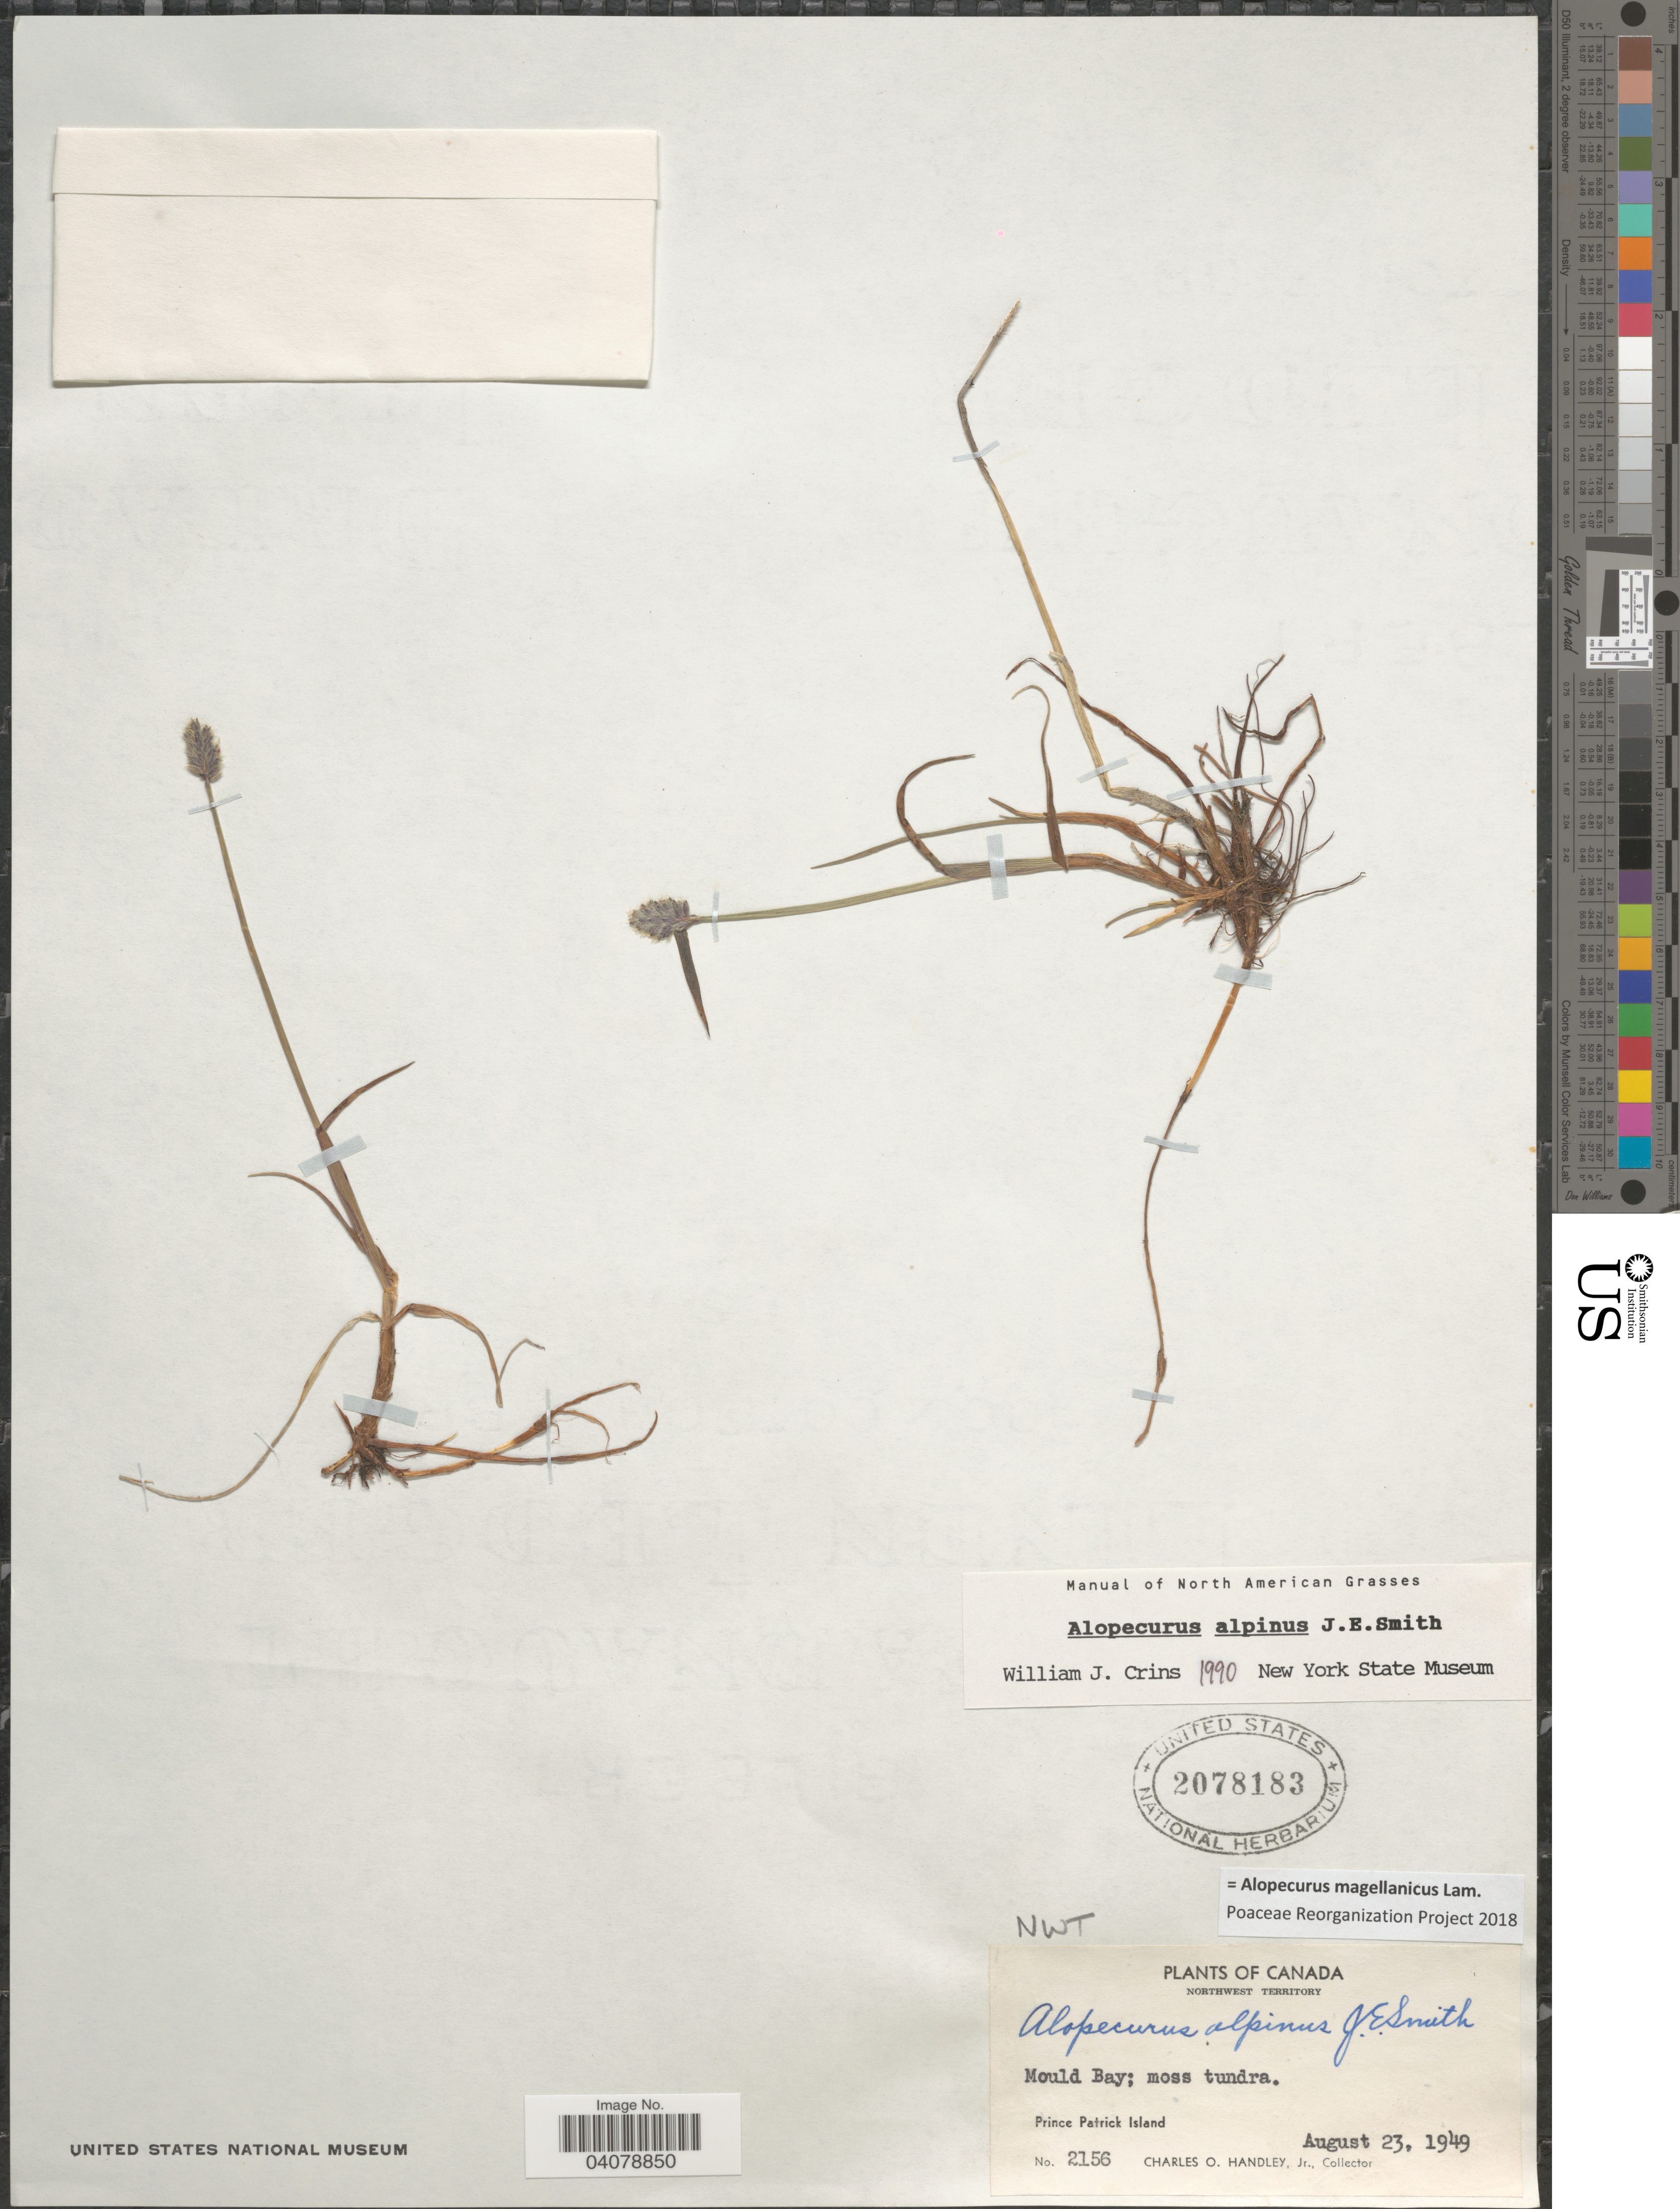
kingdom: Plantae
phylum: Tracheophyta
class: Liliopsida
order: Poales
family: Poaceae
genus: Alopecurus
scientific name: Alopecurus magellanicus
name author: Lam.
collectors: C. Handley Jr.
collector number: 2156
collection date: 1949-08-23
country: Canada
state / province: Northwest Territories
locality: Northwest Territory. Mould Bay. Prince Patrick Island.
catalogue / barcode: US 2078183